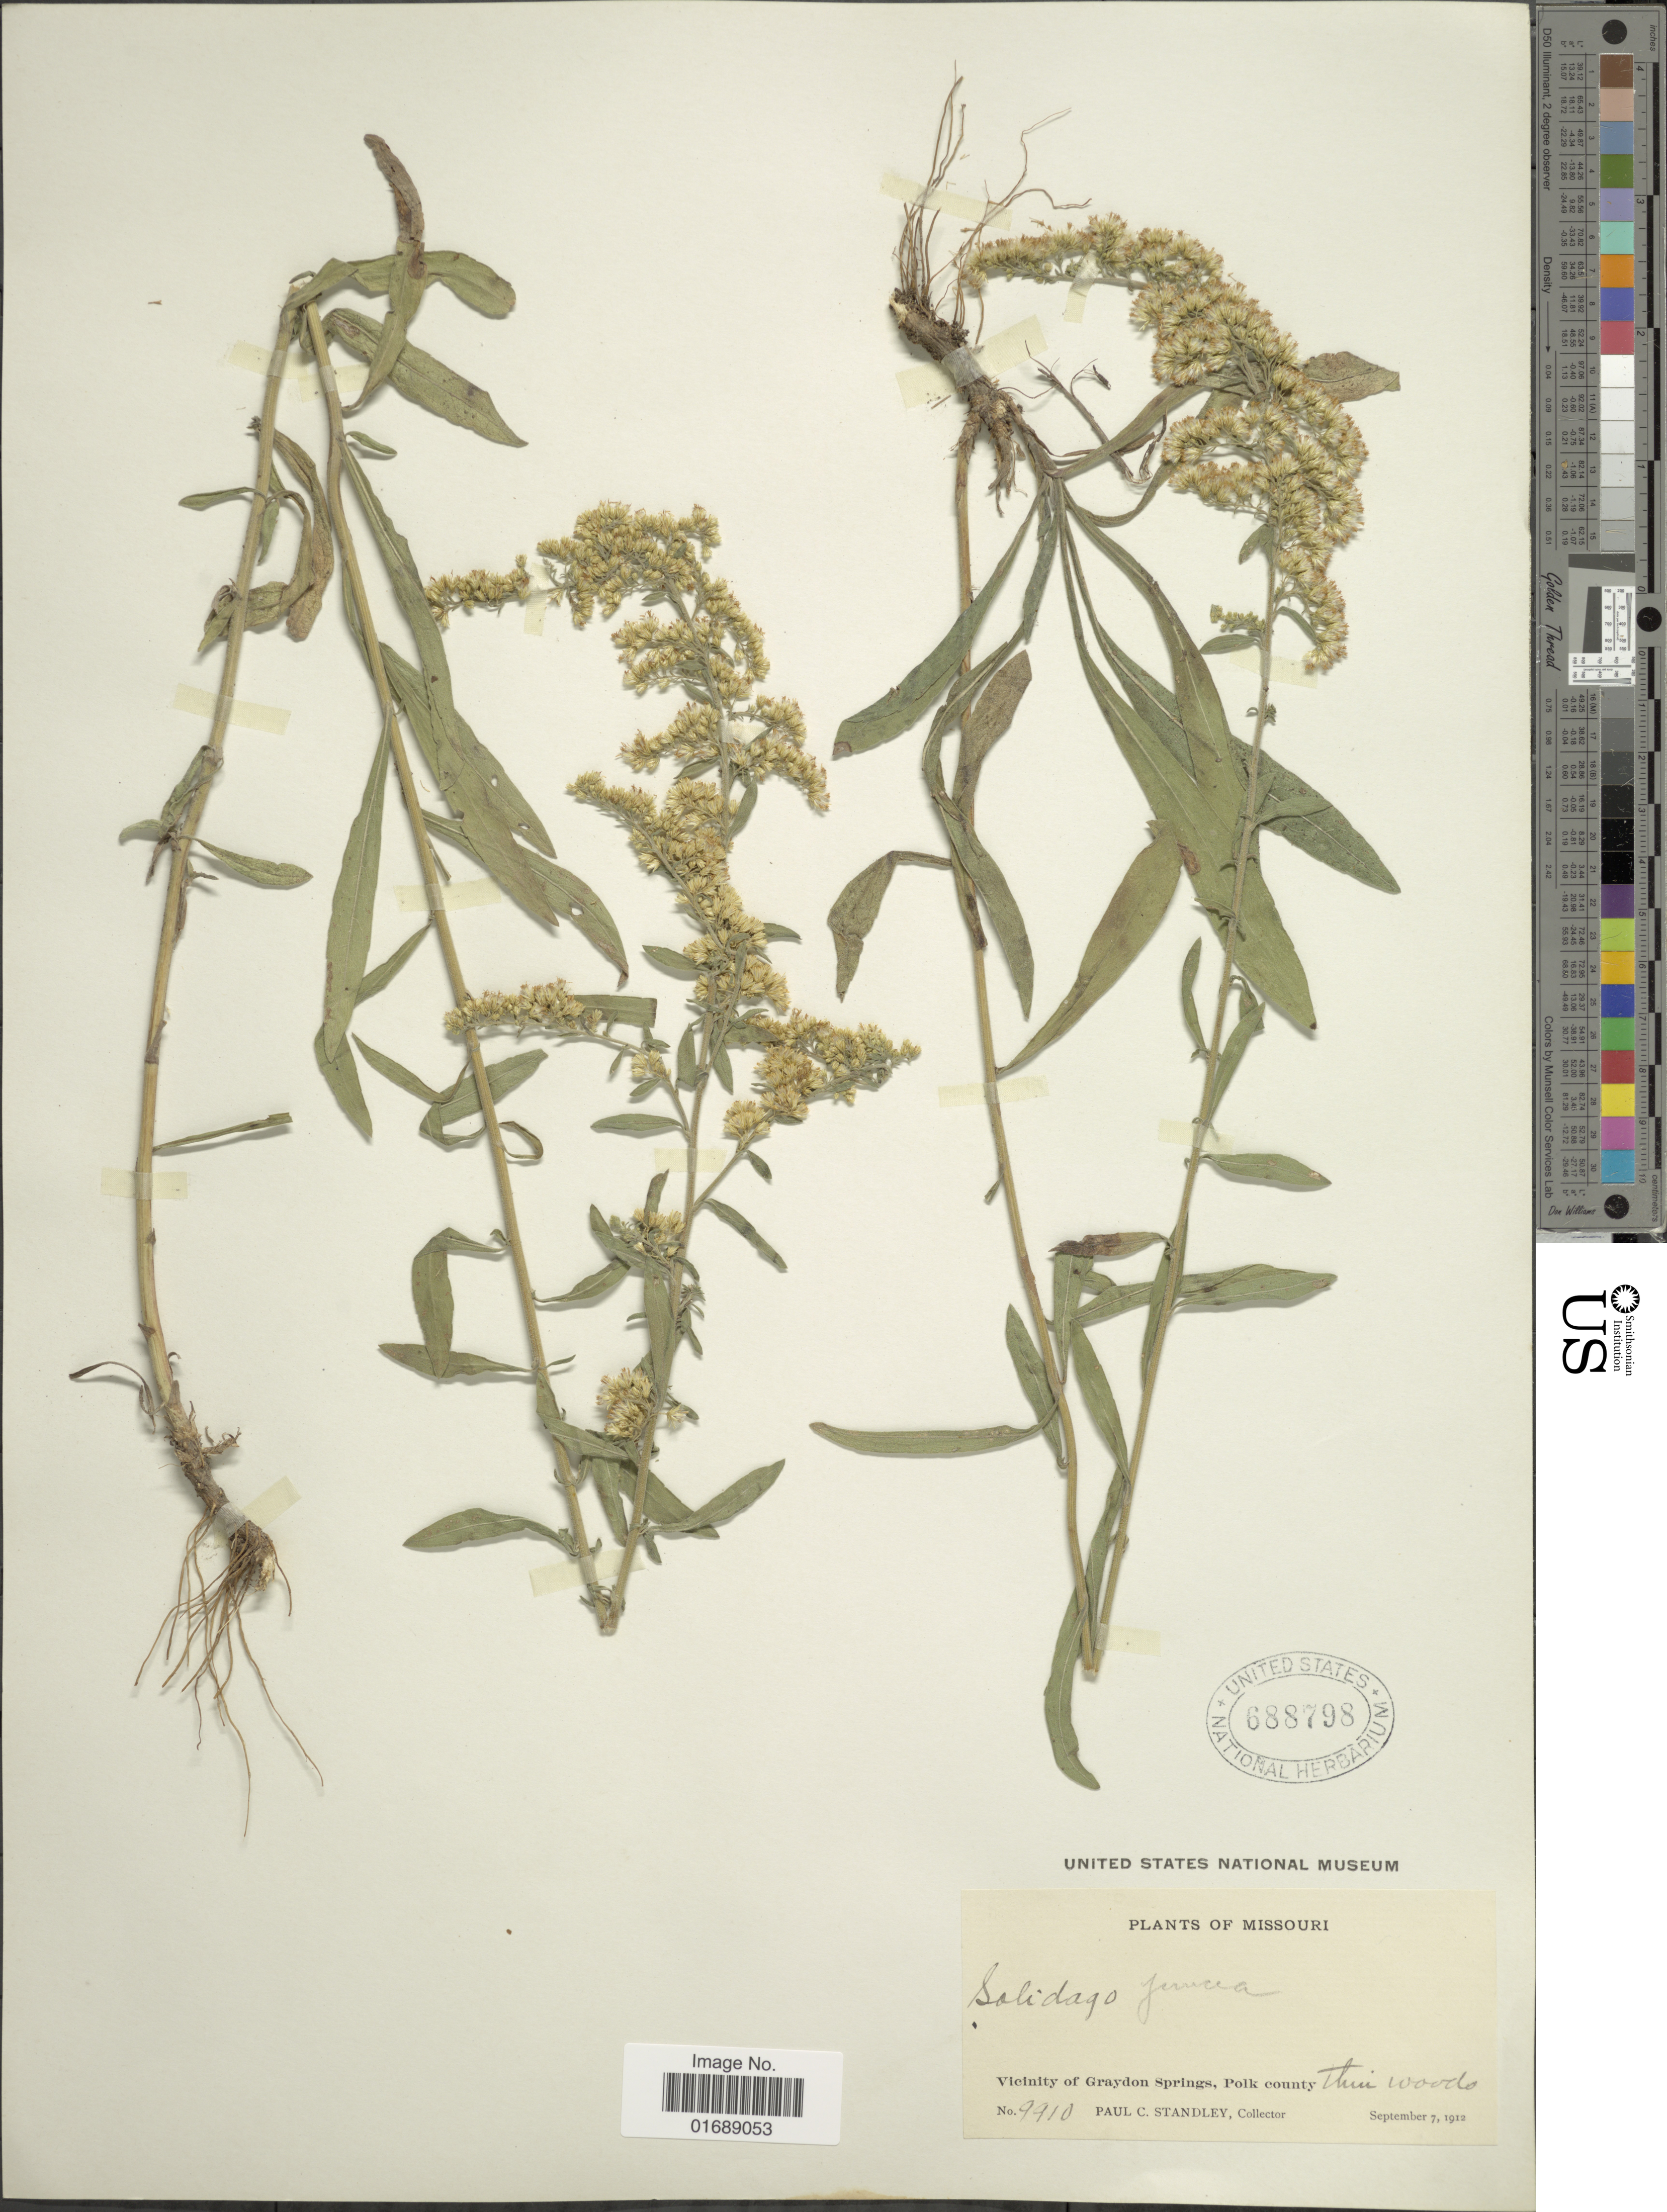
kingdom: Plantae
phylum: Tracheophyta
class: Magnoliopsida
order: Asterales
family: Asteraceae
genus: Solidago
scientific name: Solidago nemoralis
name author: Aiton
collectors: Standley, Paul Carpenter, Steyermark, Julian Alfred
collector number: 9910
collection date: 1912-09-07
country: United States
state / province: Missouri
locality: Vicinity of Graydon Springs, Polk County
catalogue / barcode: US 688798